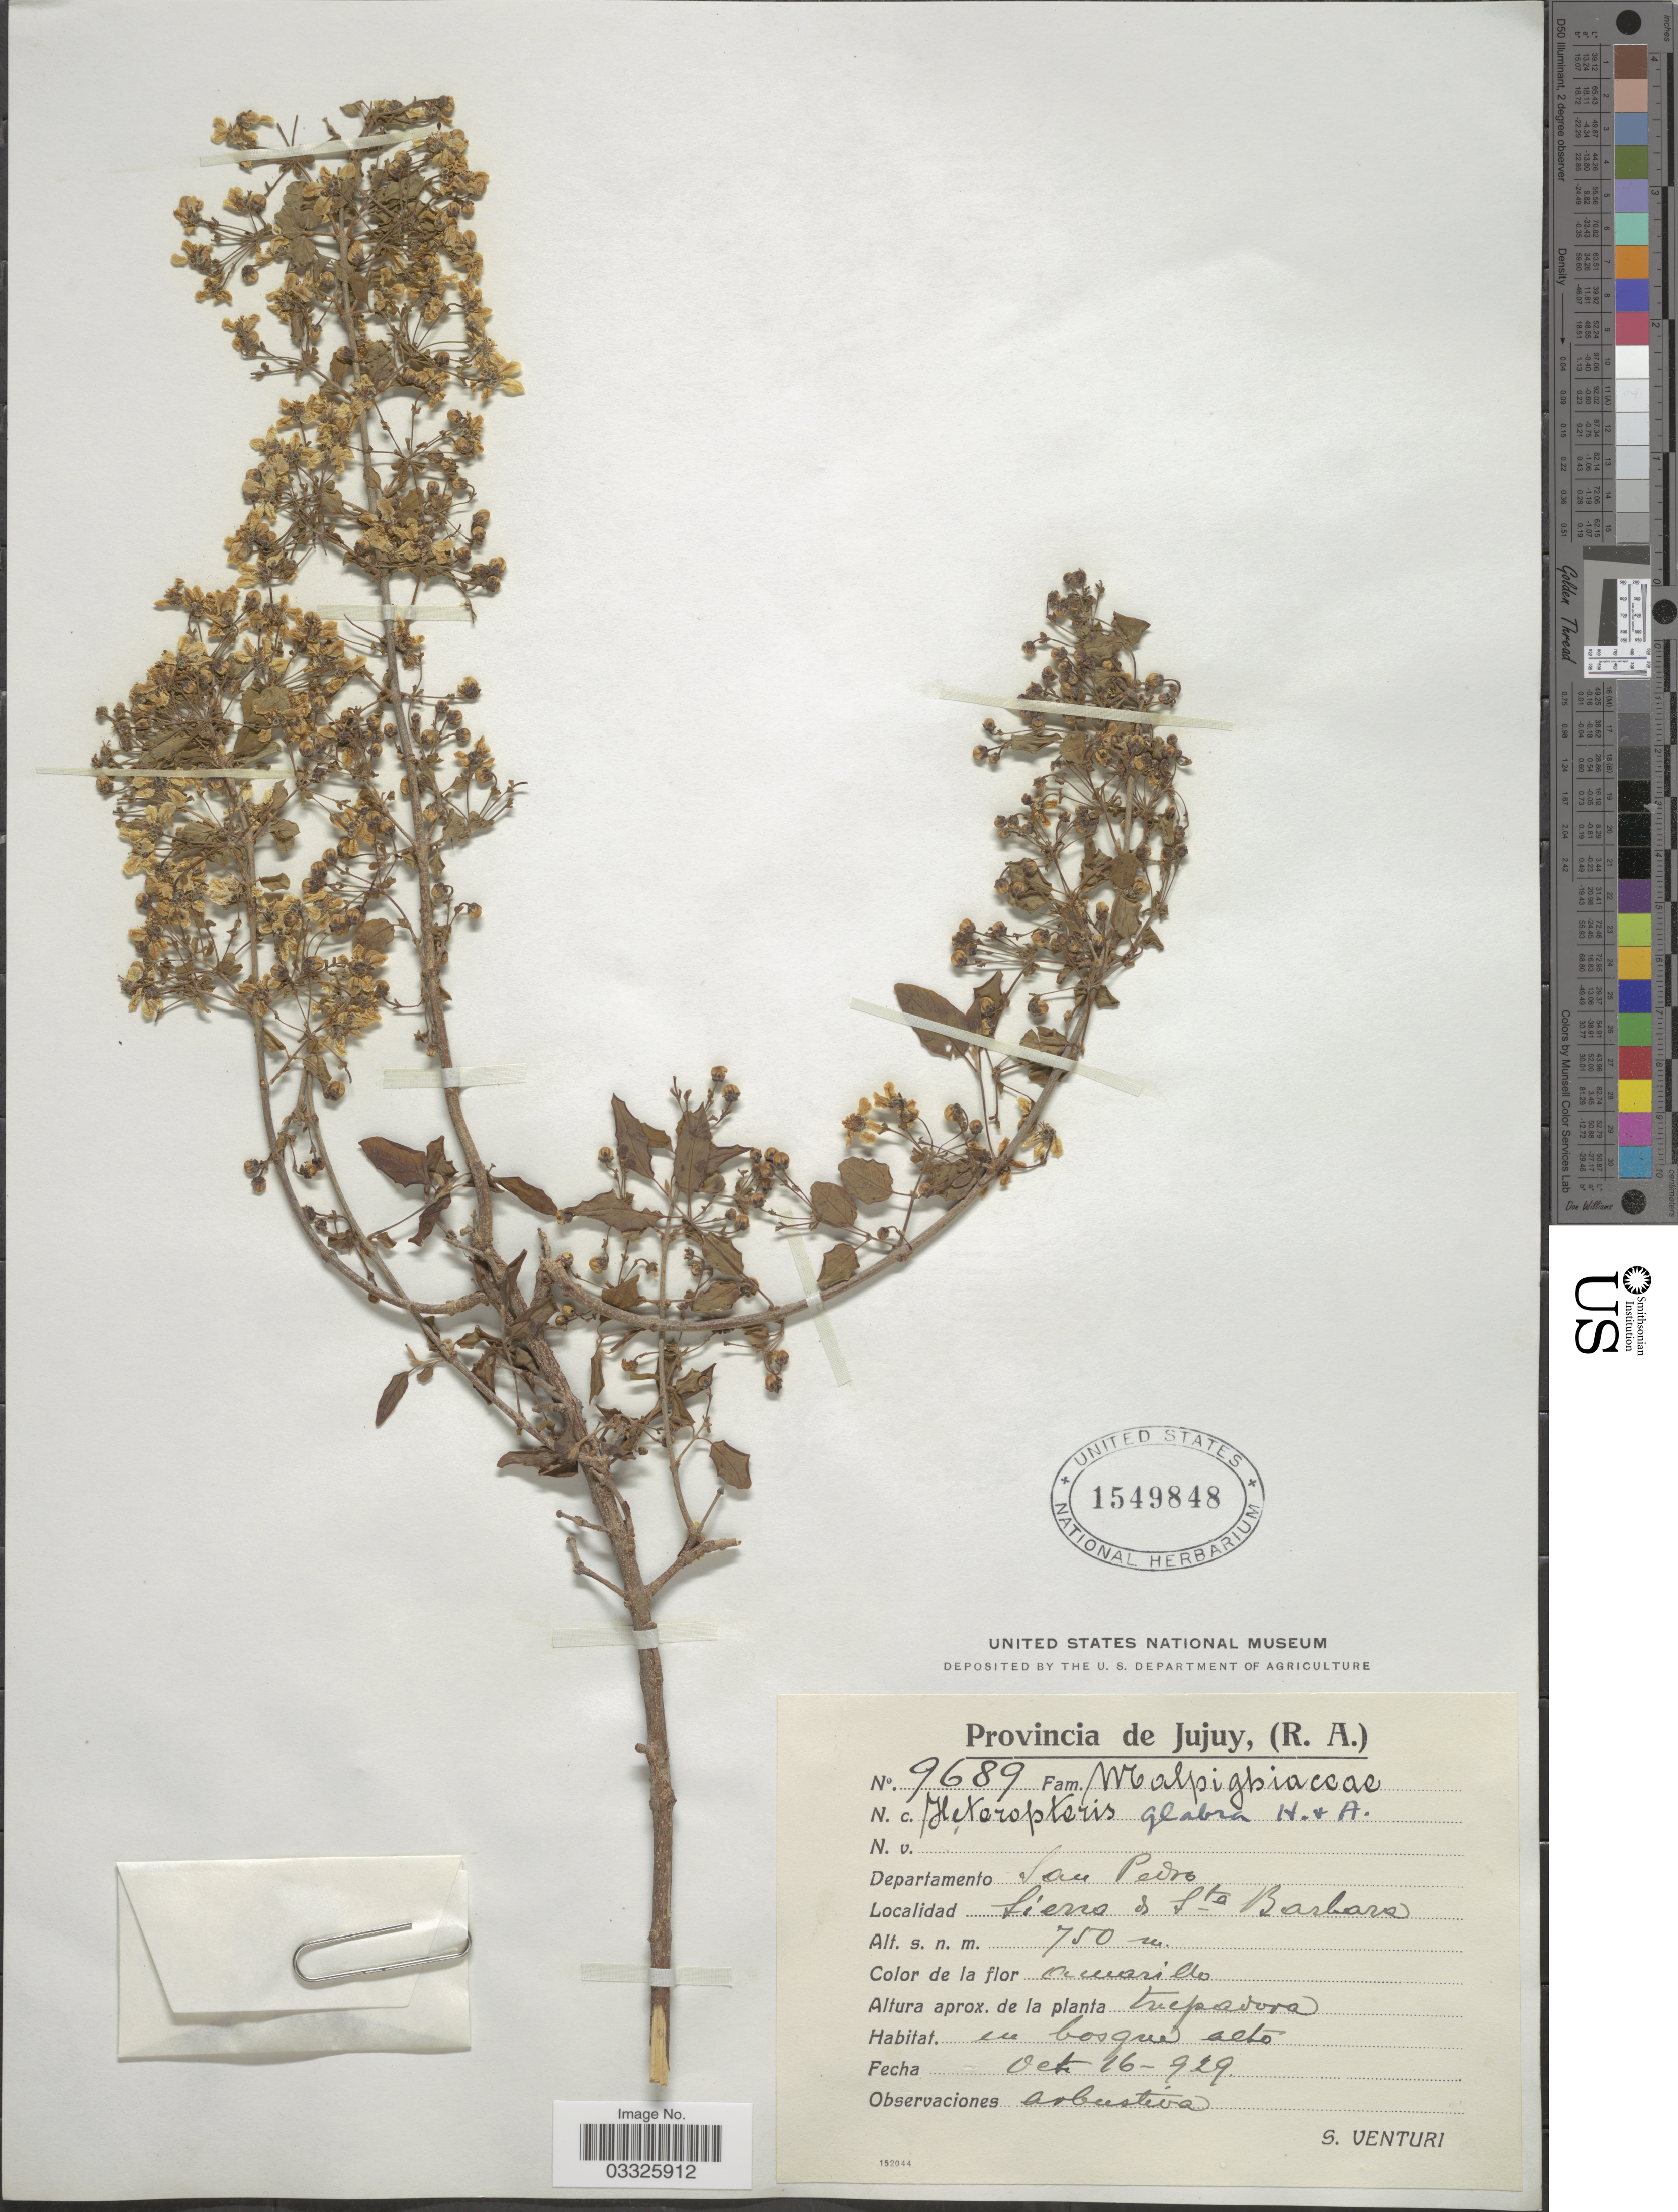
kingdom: Plantae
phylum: Tracheophyta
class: Magnoliopsida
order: Malpighiales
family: Malpighiaceae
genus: Heteropterys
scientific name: Heteropterys glabra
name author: Hook. & Arn.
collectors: S. Venturi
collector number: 9689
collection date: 1929-10-16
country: Argentina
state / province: Jujuy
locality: Departamento San Pedro. Sierra de Sta Barbara.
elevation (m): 750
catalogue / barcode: US 1549848